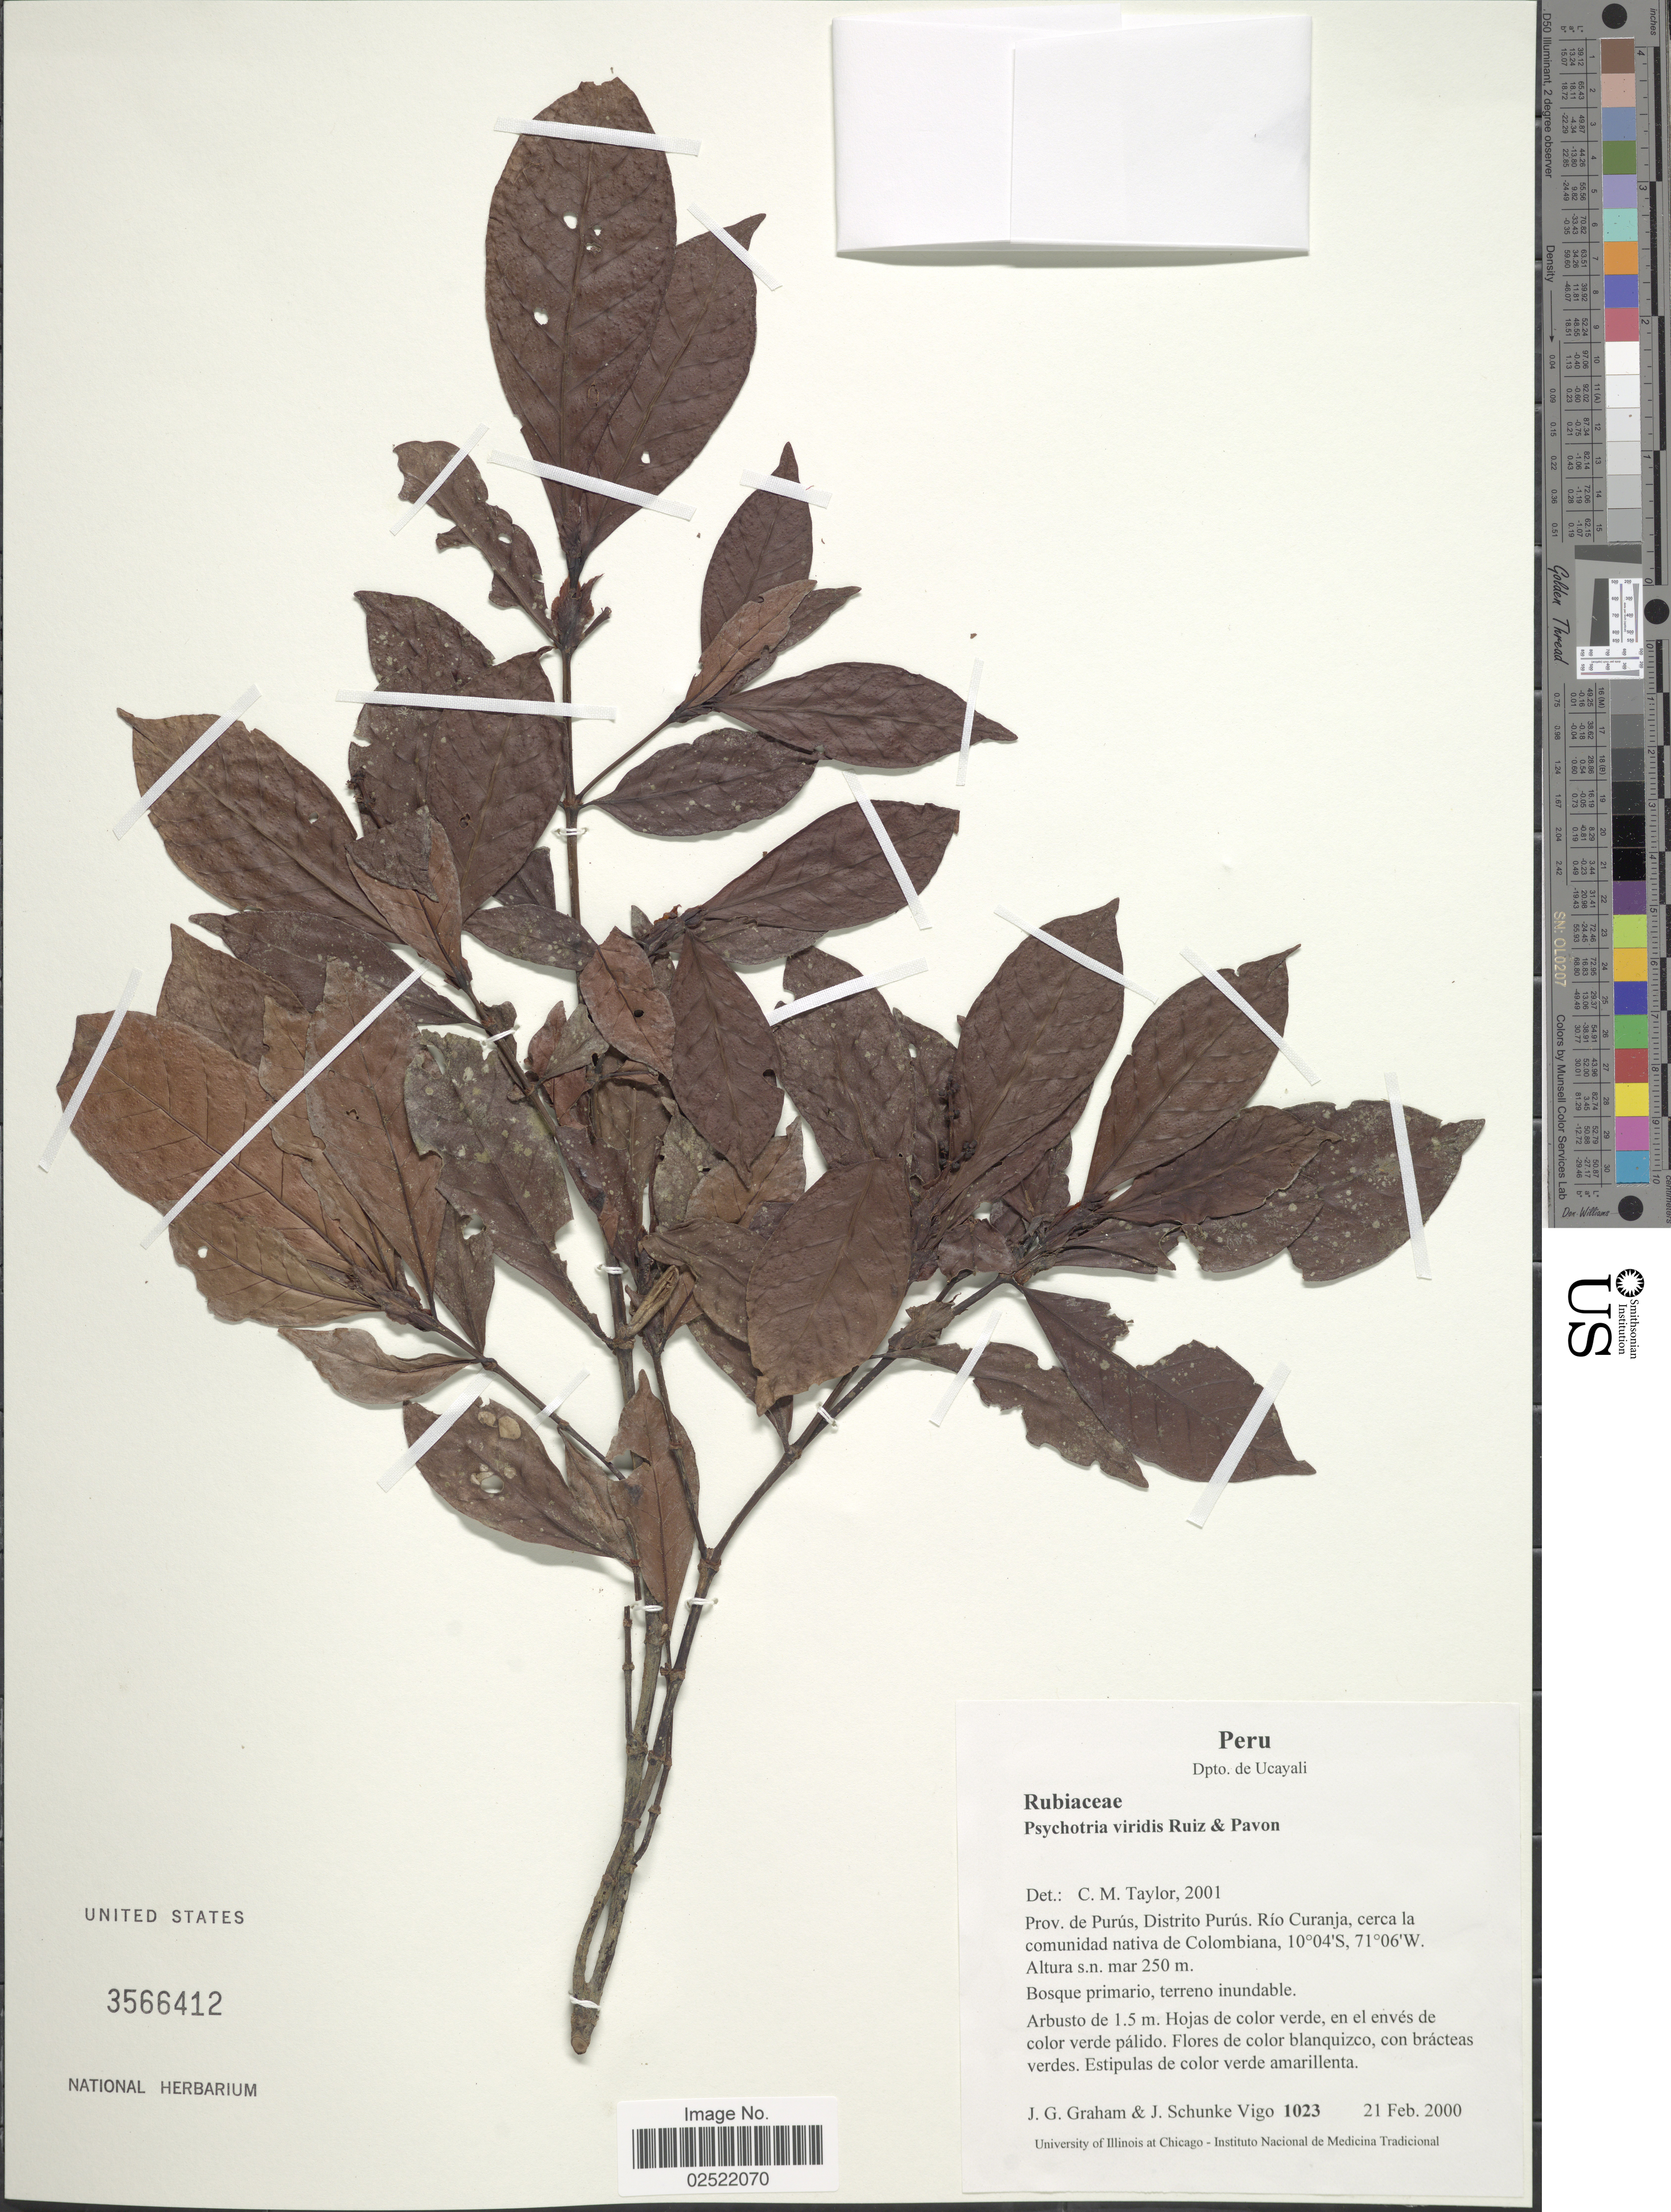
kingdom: Plantae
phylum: Tracheophyta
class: Magnoliopsida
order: Gentianales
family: Rubiaceae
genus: Psychotria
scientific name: Psychotria viridis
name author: Ruiz & Pav.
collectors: J. Graham & J. Schunke Vigo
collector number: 1023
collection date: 2000-02-21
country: Peru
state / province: Ucayali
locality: Dpto. de Ucayali. Prov. de Purus, Distrito Purus, Rio Curanja, cerca la comunidad nativa de Colombiana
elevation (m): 250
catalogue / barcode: US 3566412